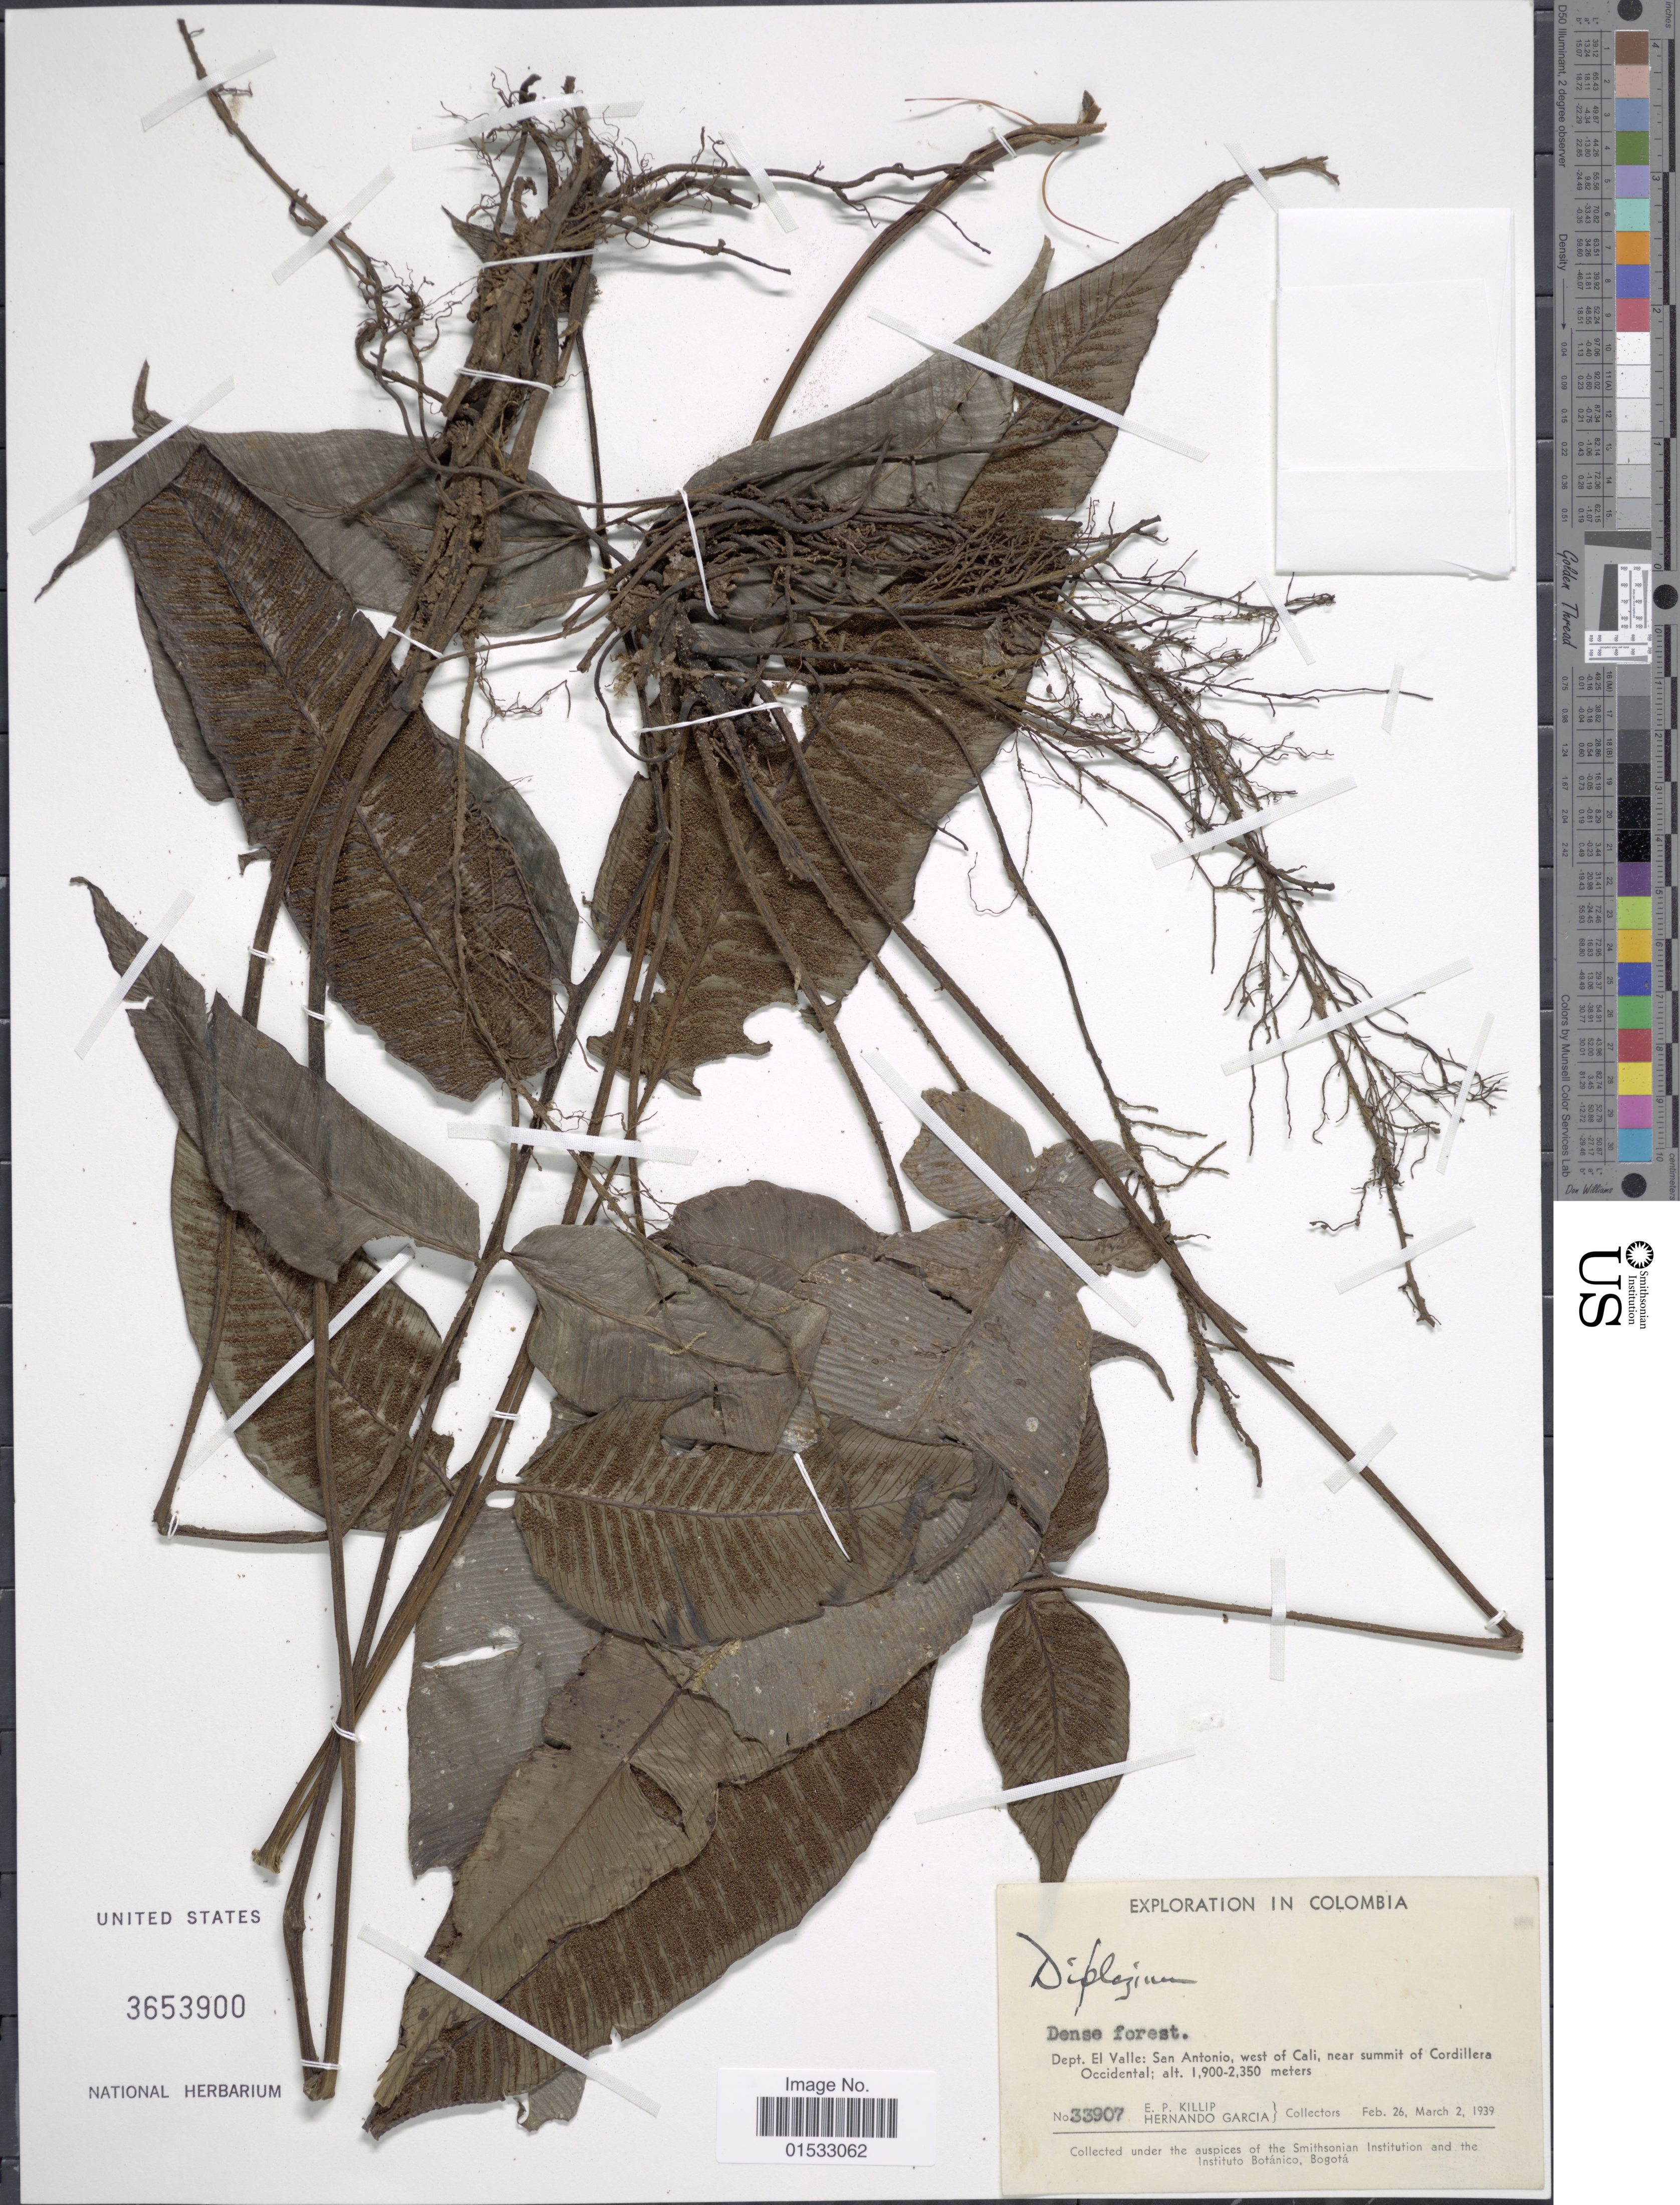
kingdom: Plantae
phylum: Tracheophyta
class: Polypodiopsida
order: Polypodiales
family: Athyriaceae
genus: Diplazium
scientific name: Diplazium roemerianum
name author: (Kunze) C. Presl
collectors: E. P. Killip & H. Garcia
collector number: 33907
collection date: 1939-02-26/1939-03-02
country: Colombia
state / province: Valle del Cauca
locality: Dept. El Valle: San Antonio, west of Cali, near summit of Cordillera Occidental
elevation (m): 1900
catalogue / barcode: US 3653900